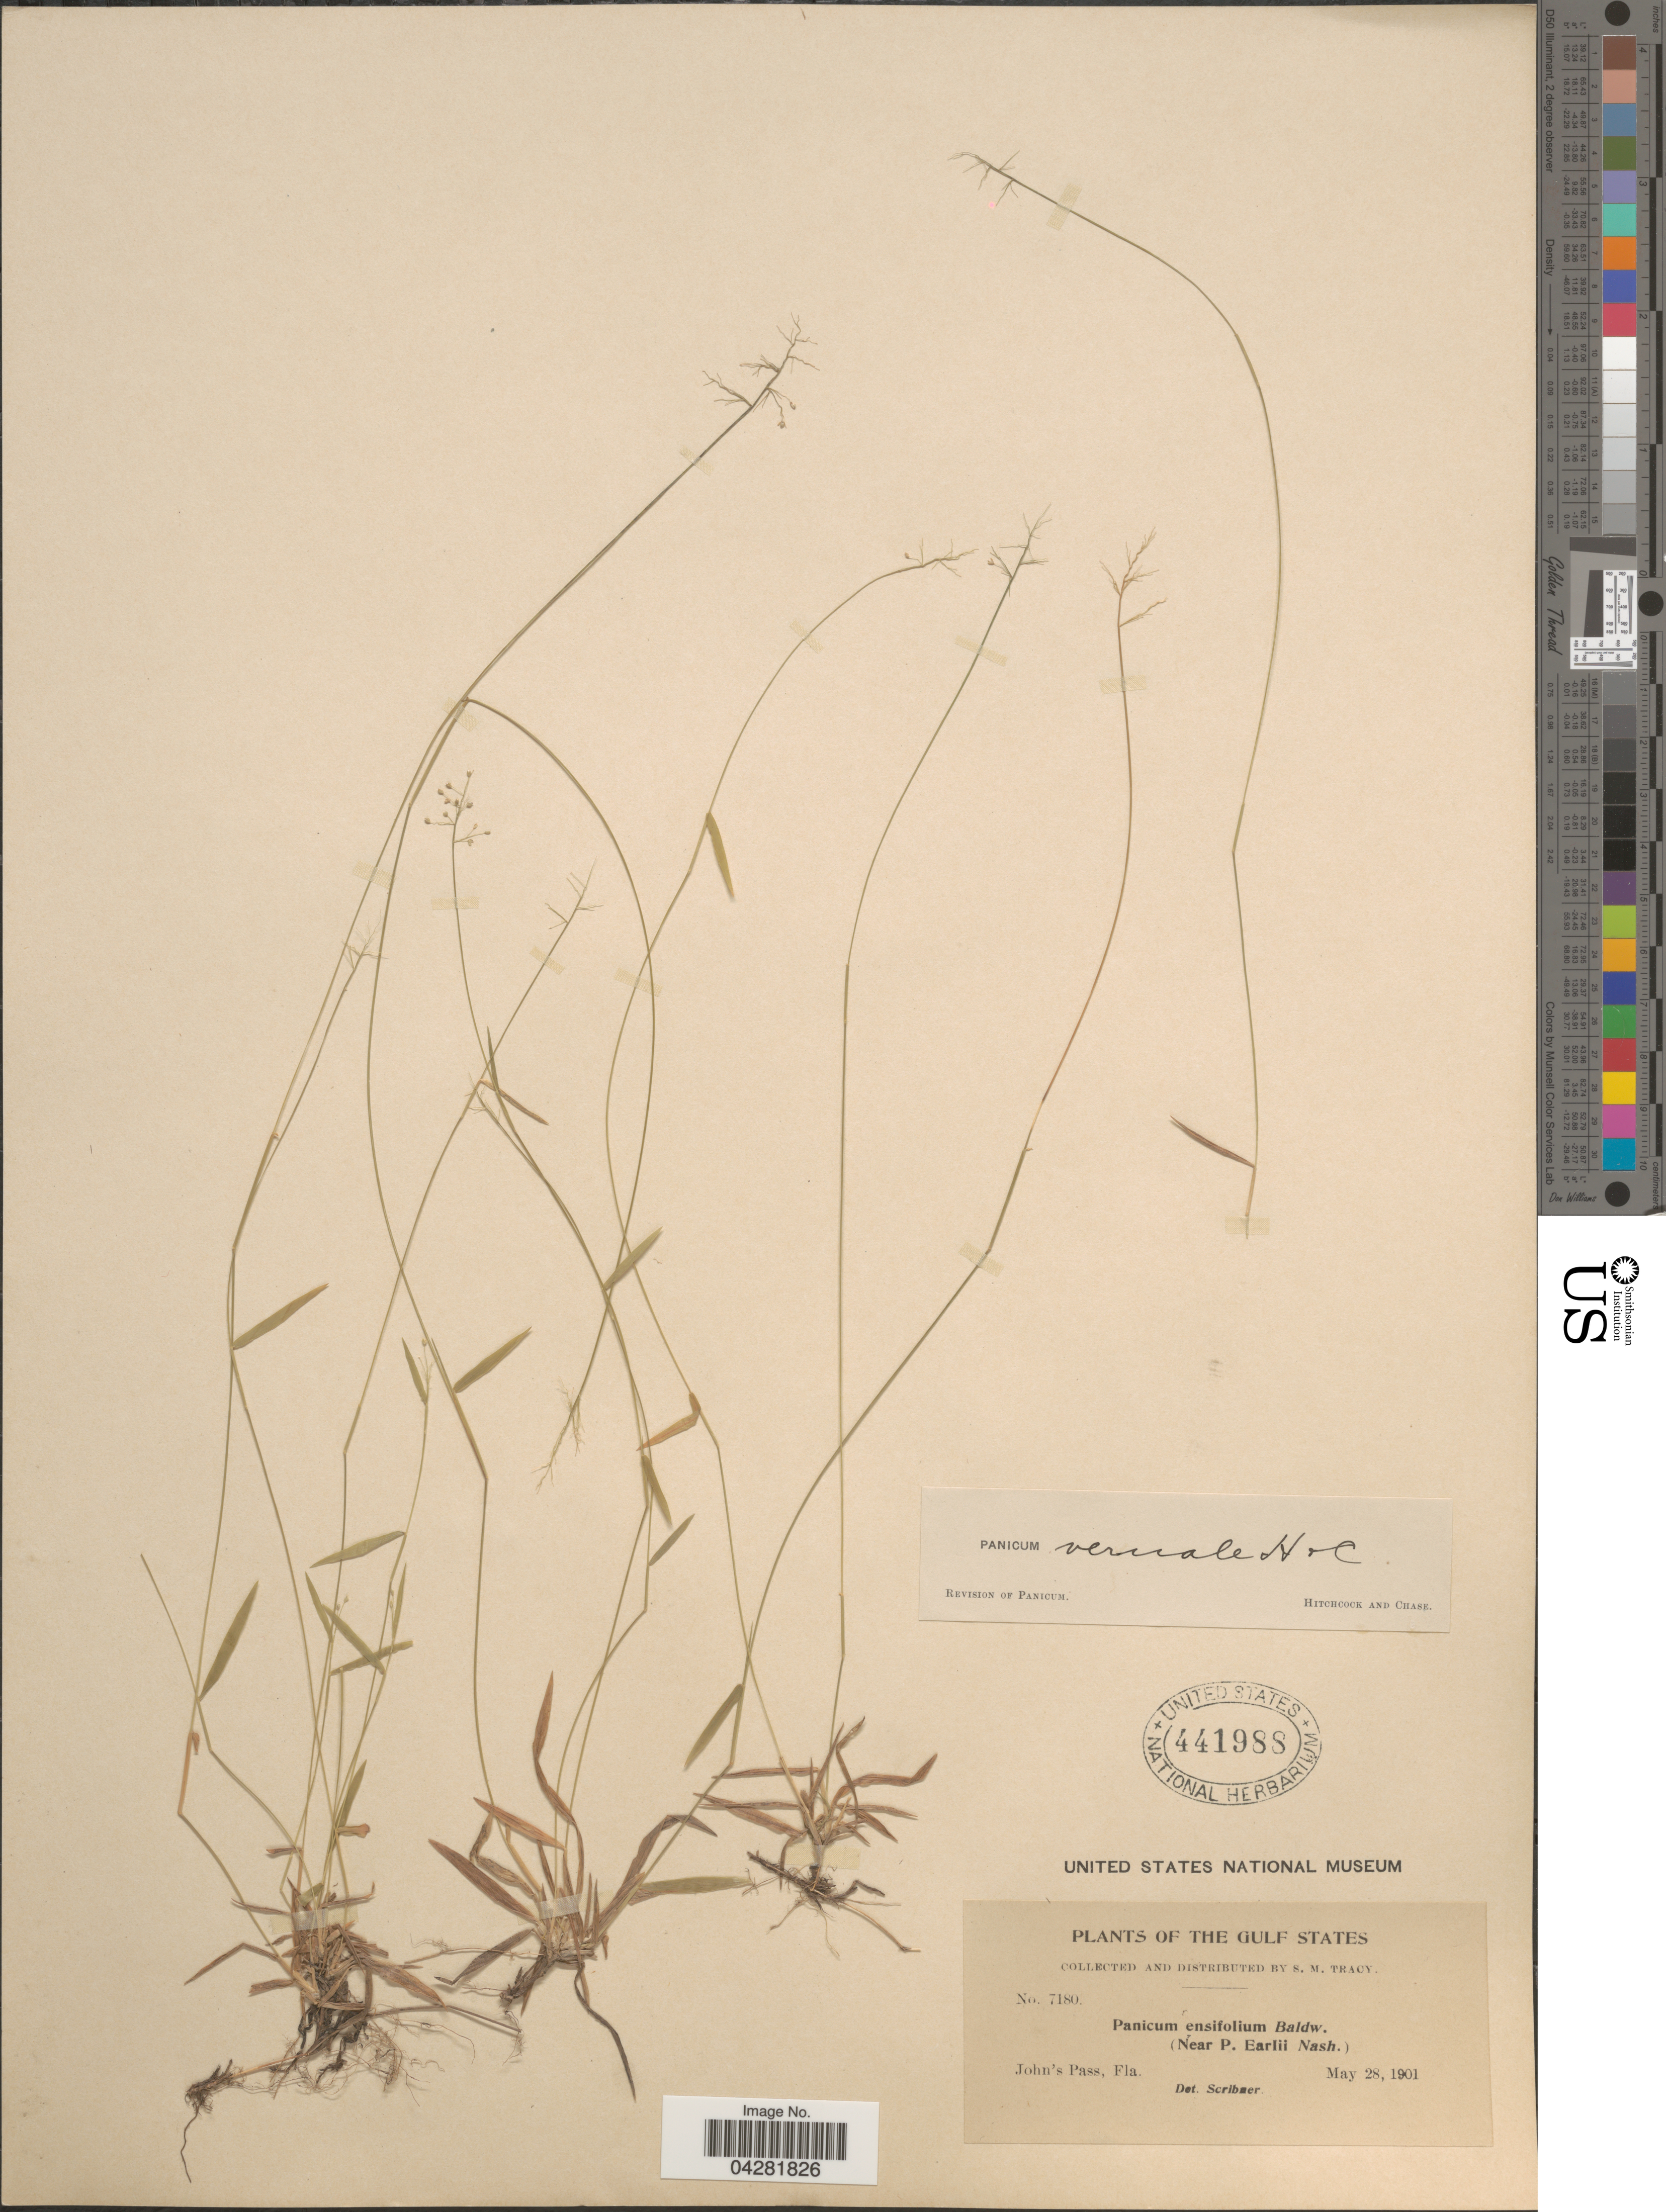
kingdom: Plantae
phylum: Tracheophyta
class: Liliopsida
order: Poales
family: Poaceae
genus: Dichanthelium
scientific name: Dichanthelium ensifolium var. ensifolium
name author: (Baldwin ex Elliot) Gould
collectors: C. Tracy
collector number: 7180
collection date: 1901-05-28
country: United States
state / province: Florida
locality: Gulf States. John's Pass.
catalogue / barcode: US 441988